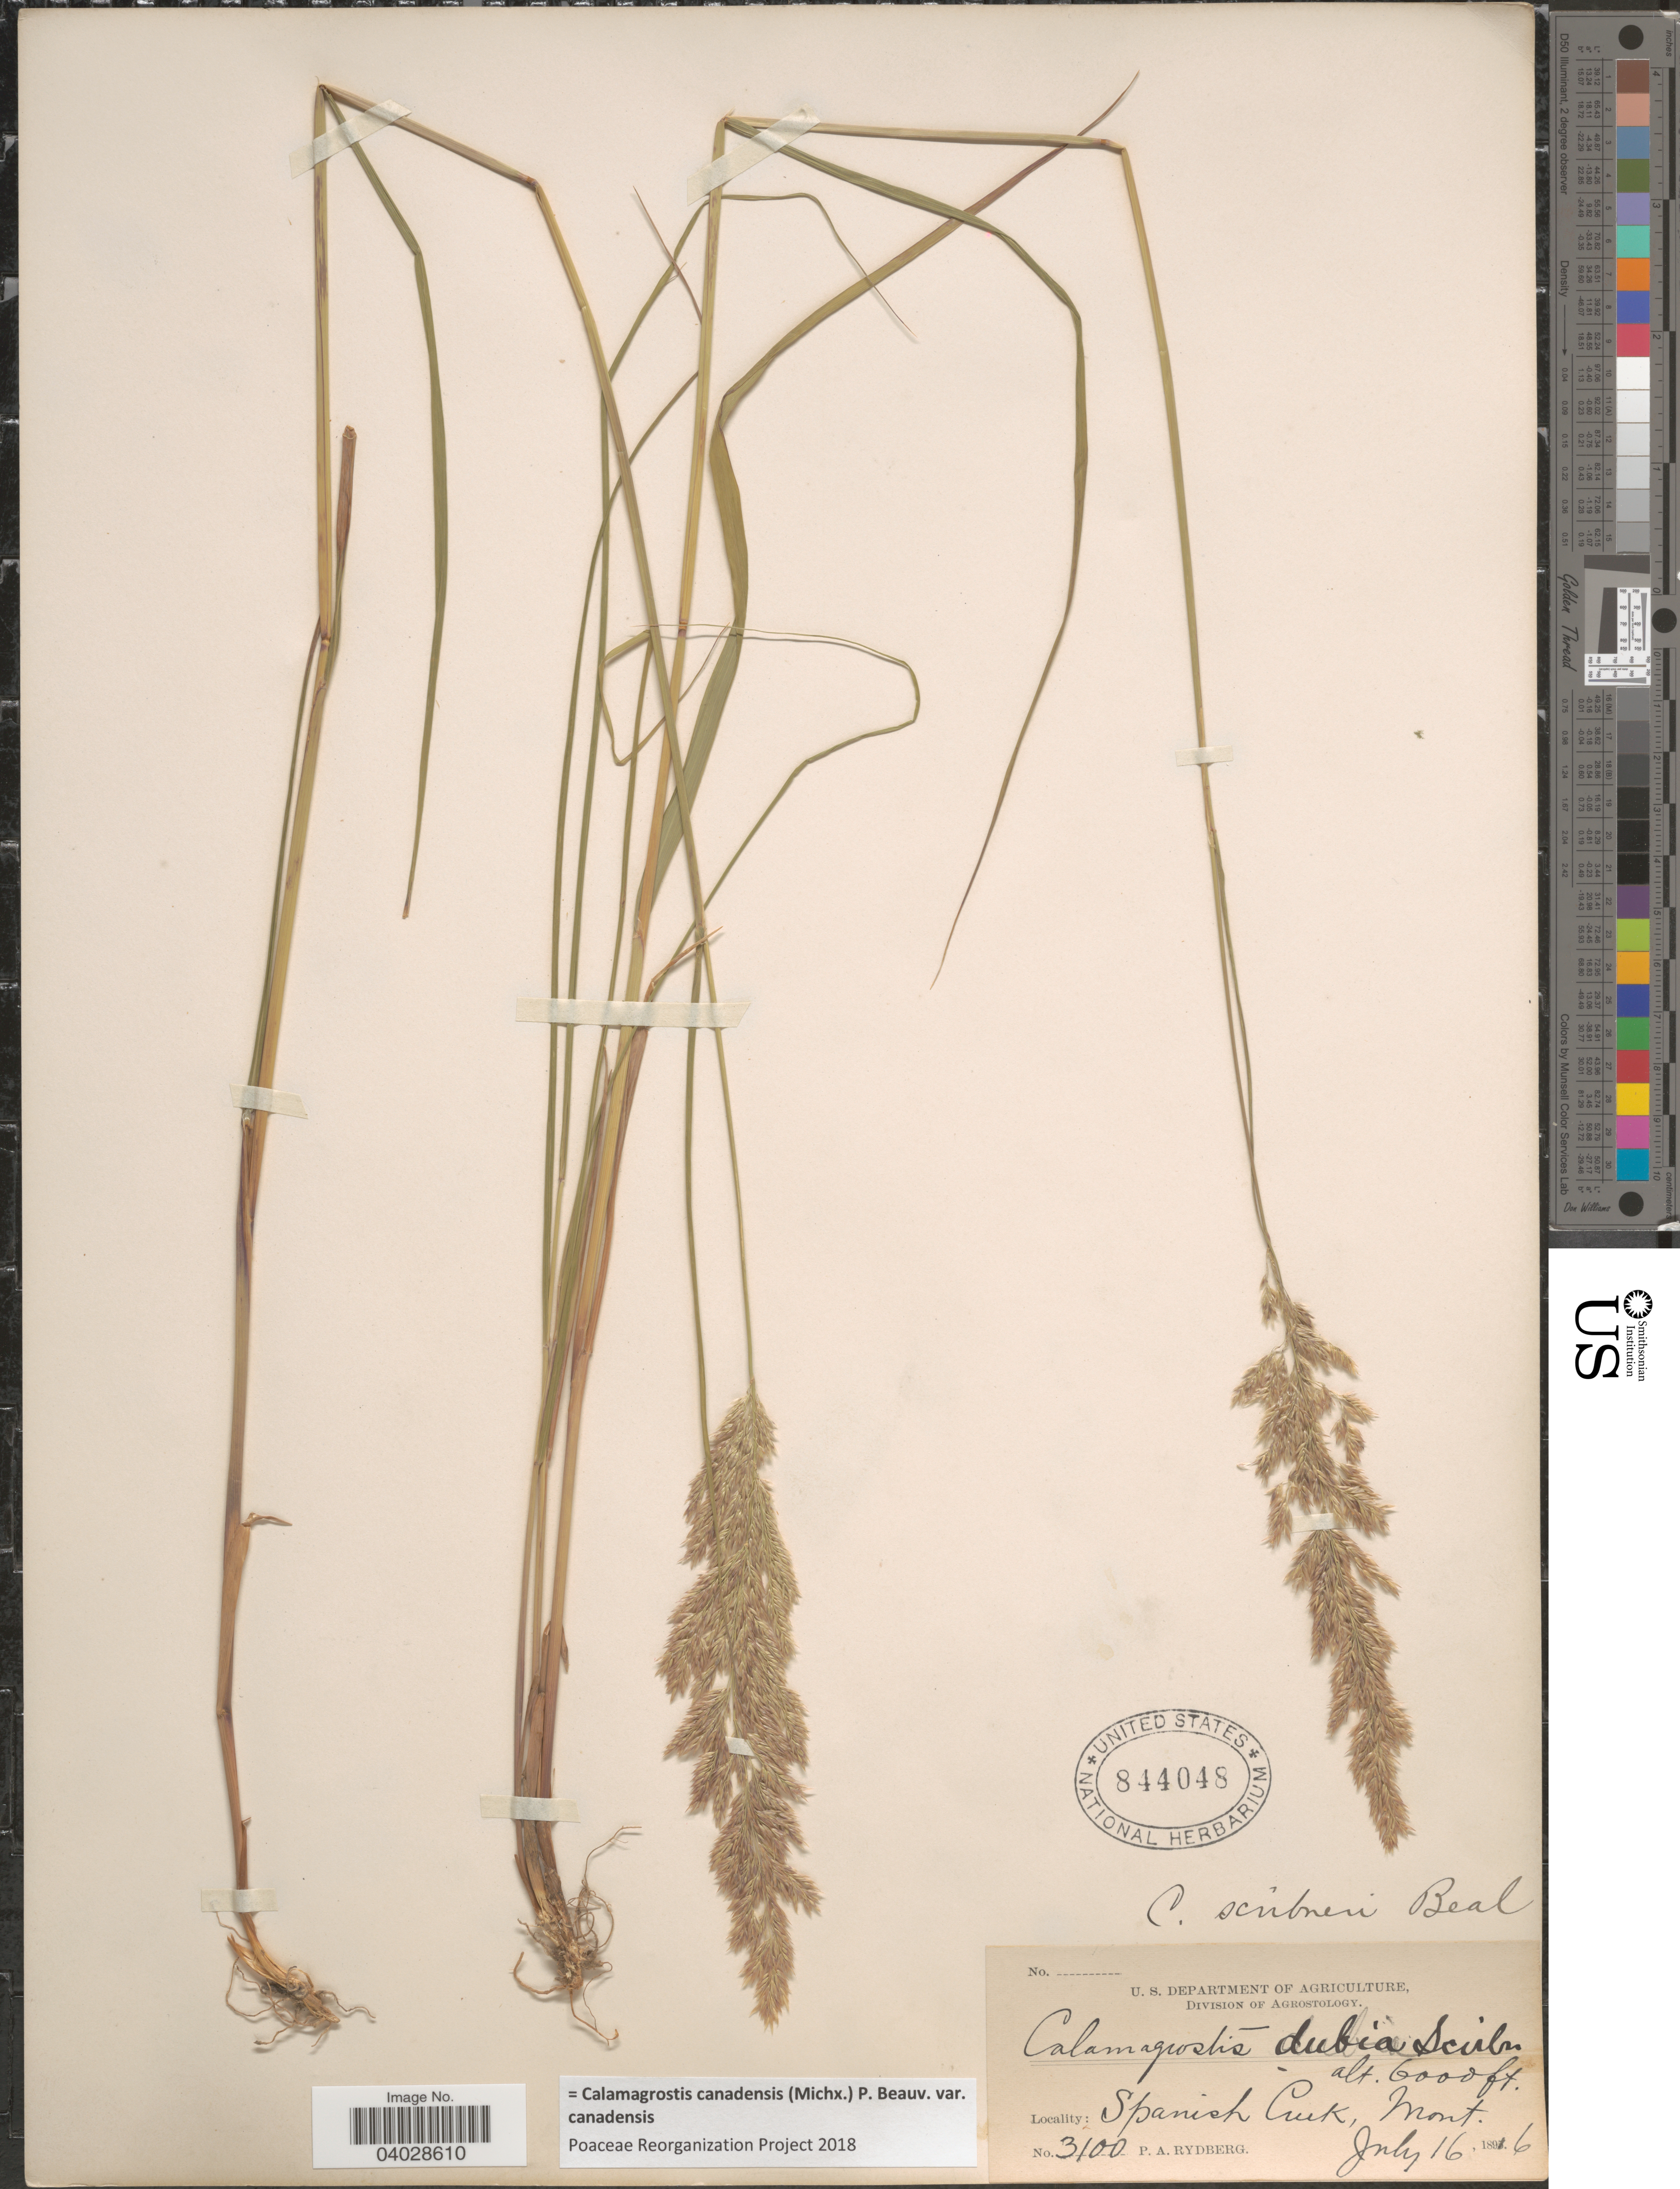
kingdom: Plantae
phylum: Tracheophyta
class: Liliopsida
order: Poales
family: Poaceae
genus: Calamagrostis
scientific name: Calamagrostis canadensis var. canadensis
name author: (Michx.) P. Beauv.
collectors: P. A. Rydberg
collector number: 3100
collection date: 1896-07-16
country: United States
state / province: Montana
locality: Spanish Creek.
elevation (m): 1829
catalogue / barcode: US 844048